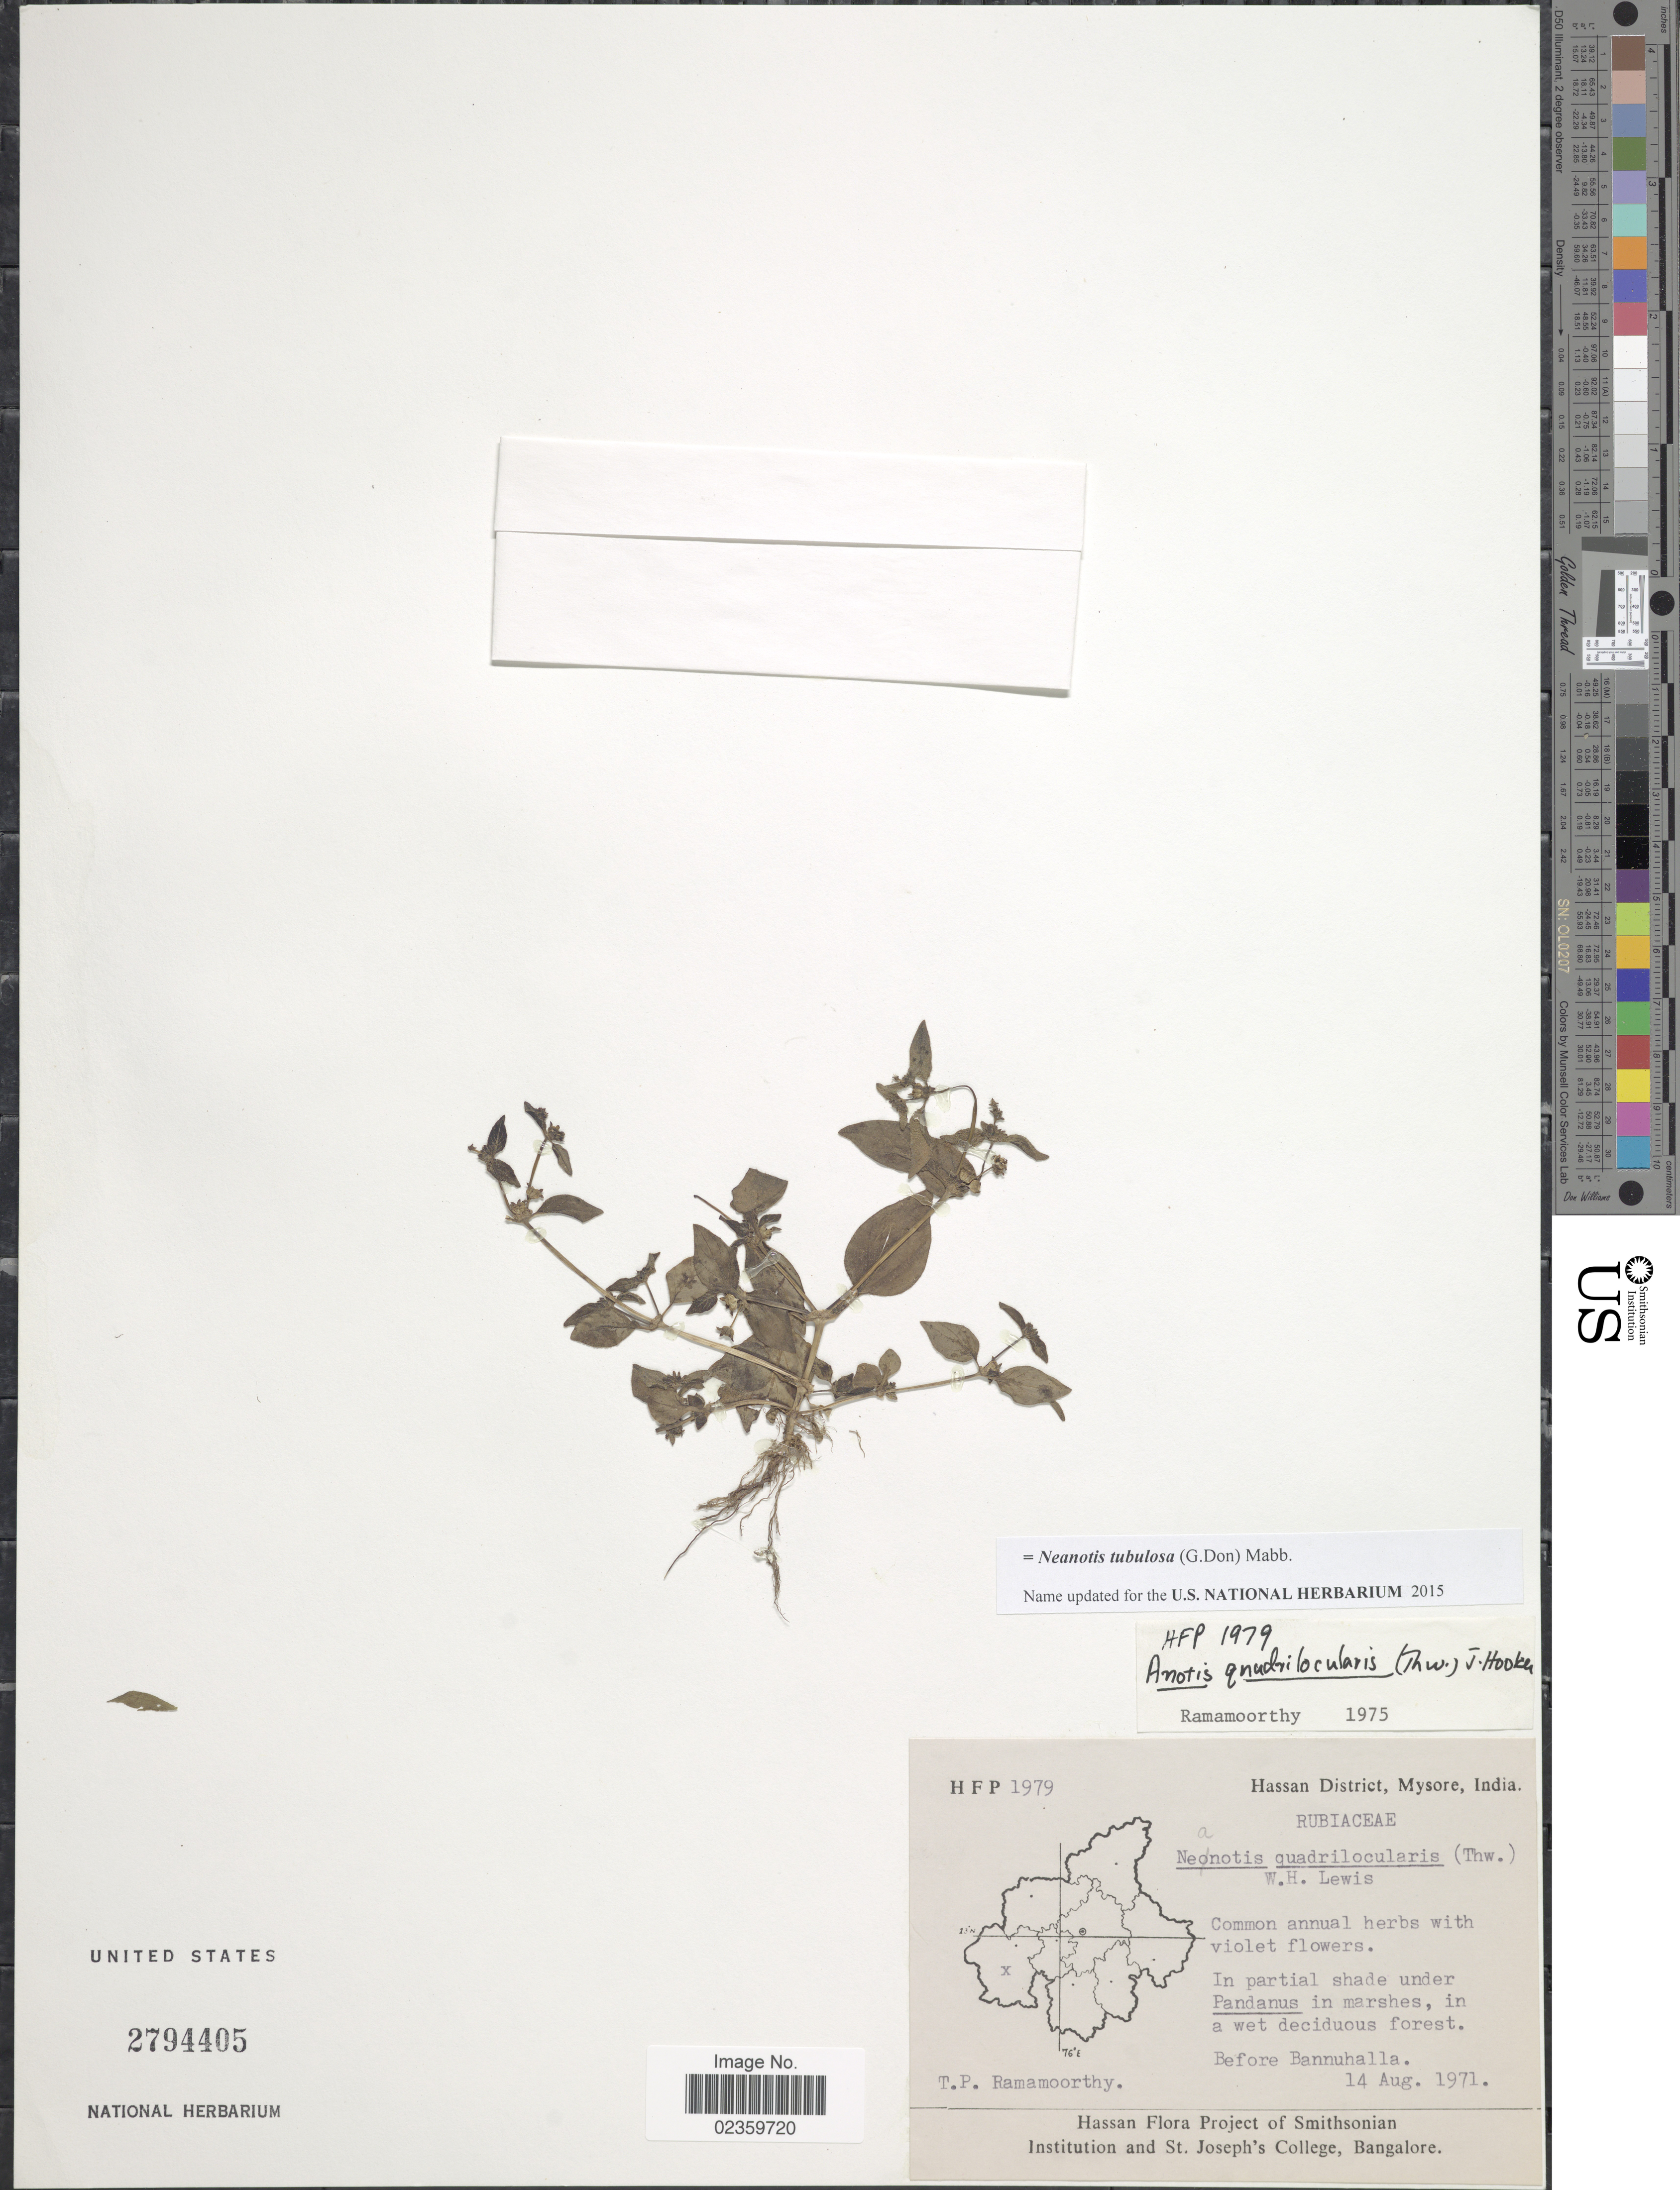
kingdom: Plantae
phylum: Tracheophyta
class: Magnoliopsida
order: Gentianales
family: Rubiaceae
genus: Neanotis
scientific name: Neanotis tubulosa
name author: (G. Don) Mabb.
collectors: T. P. Ramamoorthy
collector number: HFP1979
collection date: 1971-08-14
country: India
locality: Hassan District, Mysore, Before Bannuhalla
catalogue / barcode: US 2794405